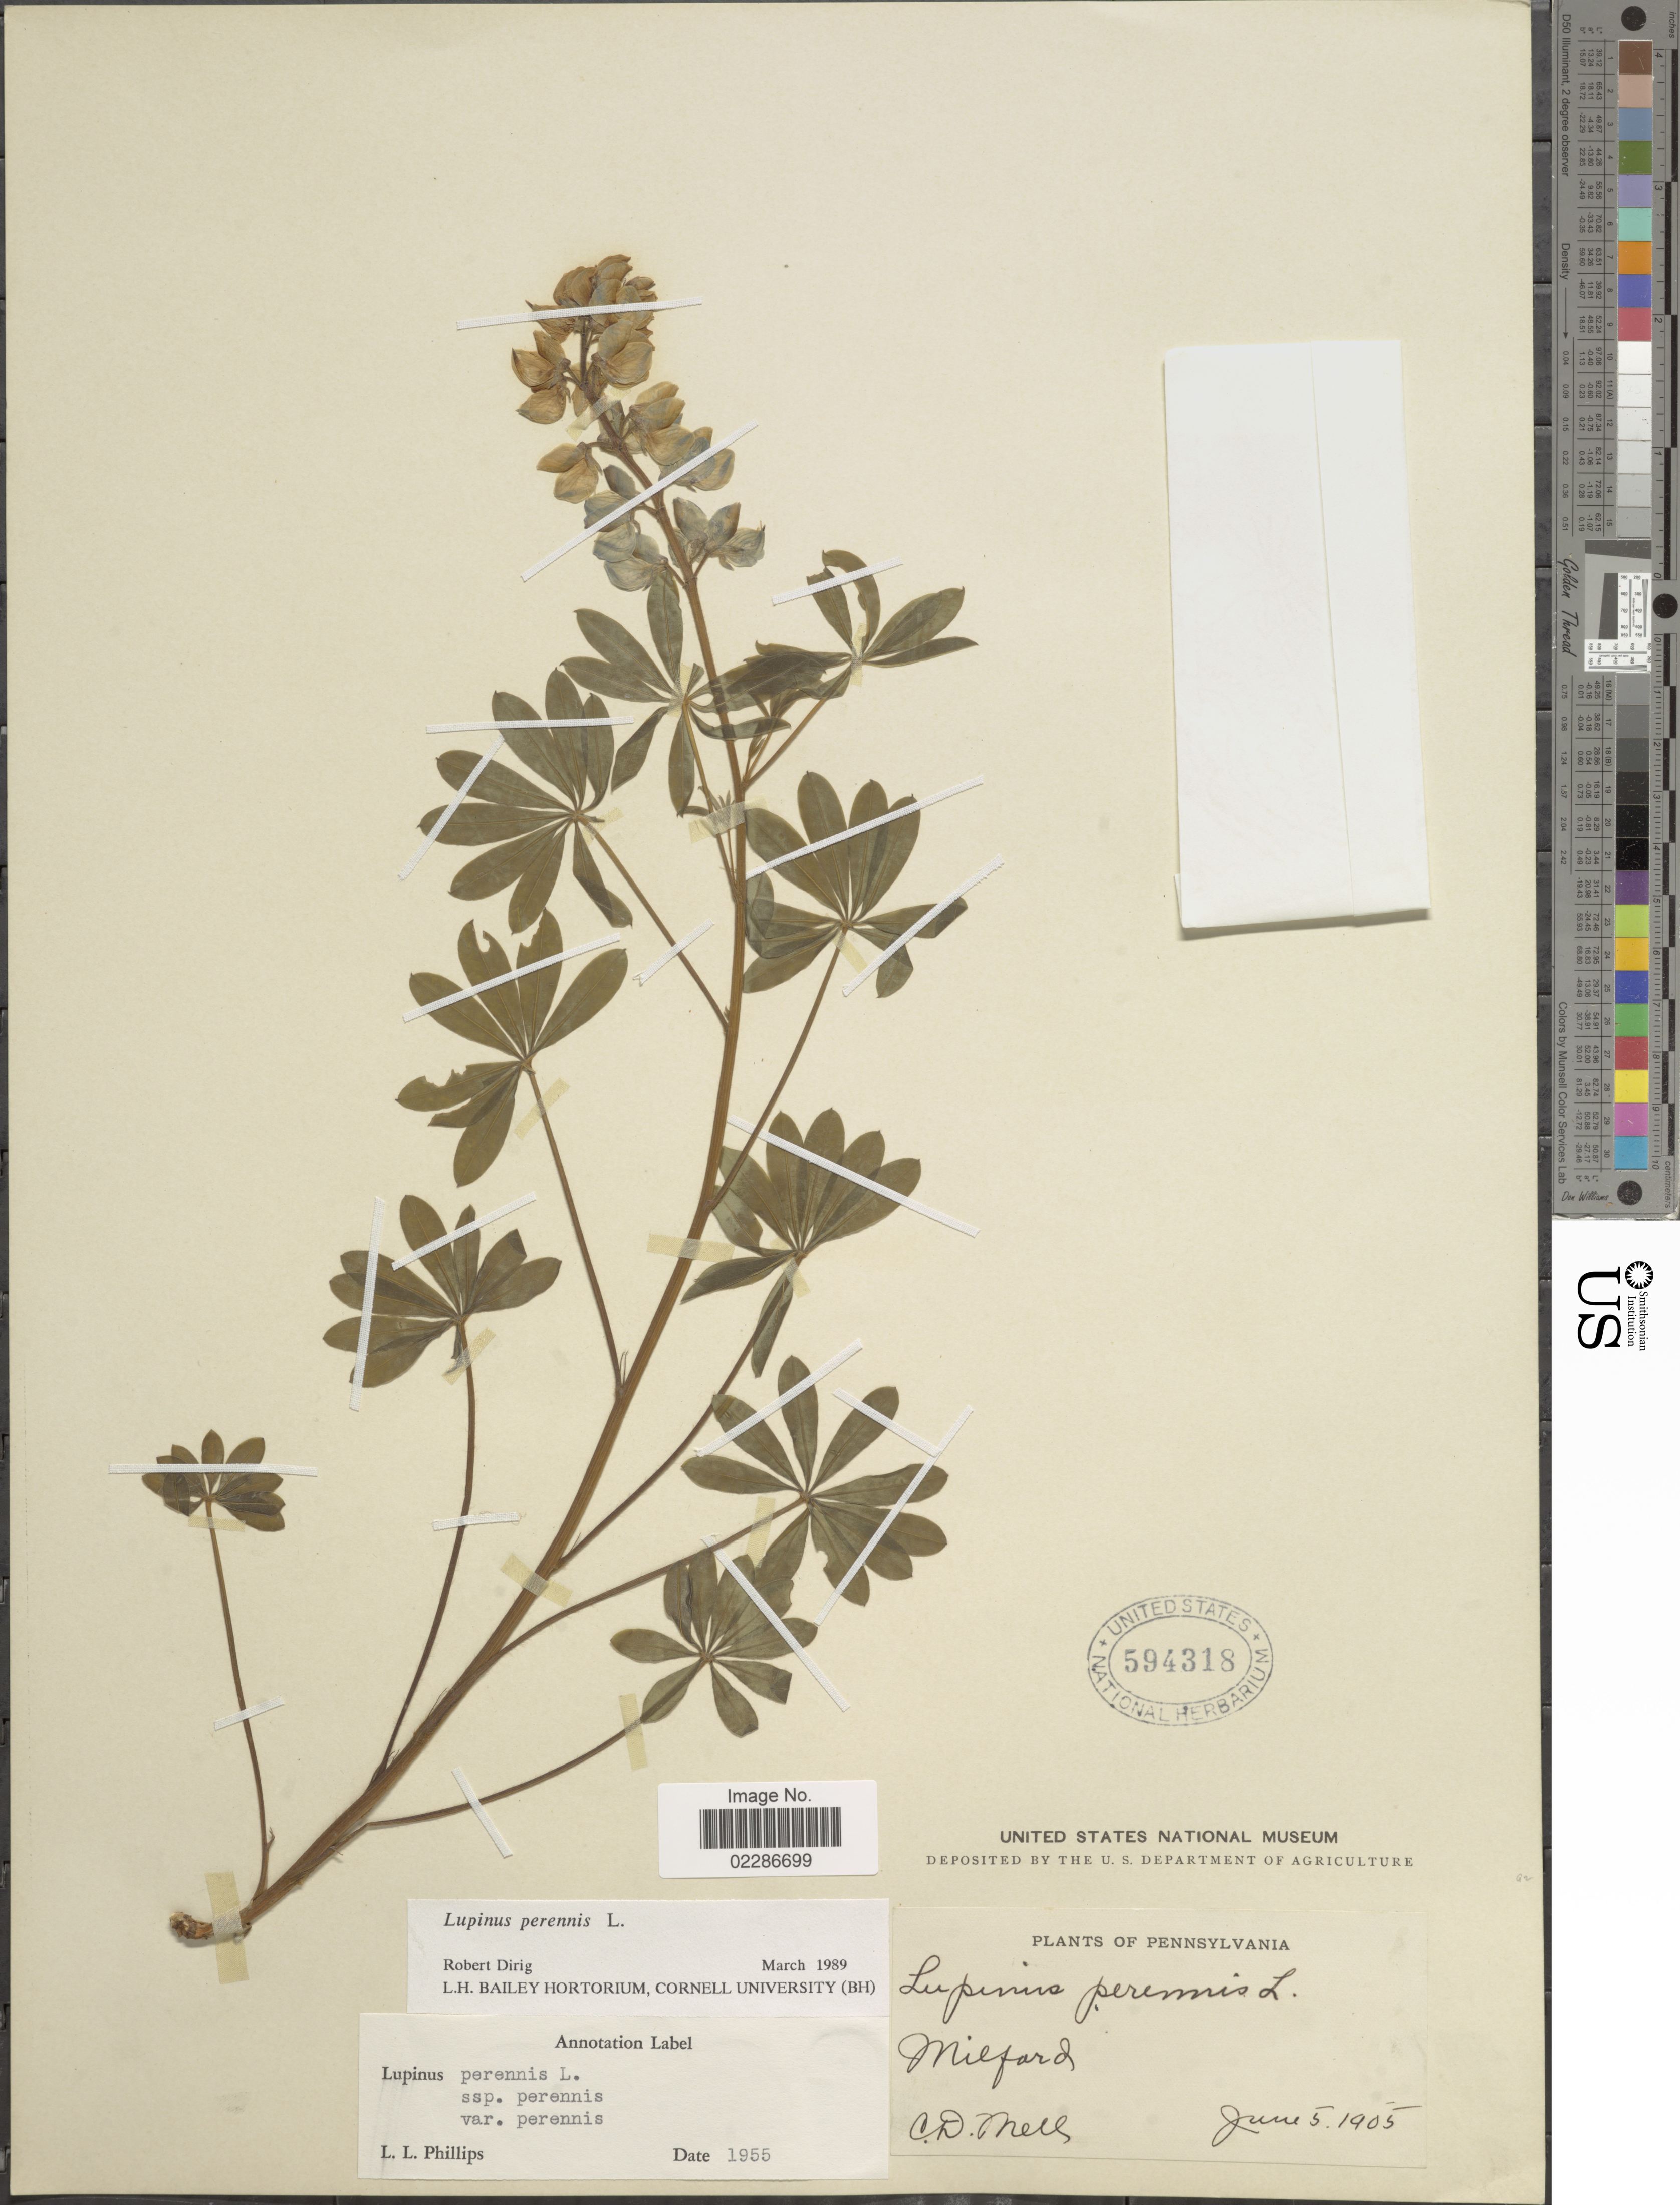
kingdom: Plantae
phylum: Tracheophyta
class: Magnoliopsida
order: Fabales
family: Fabaceae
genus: Lupinus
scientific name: Lupinus perennis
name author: L.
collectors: C. D. Mell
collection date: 1905-06-05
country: United States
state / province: Pennsylvania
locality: Milford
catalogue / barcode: US 594318